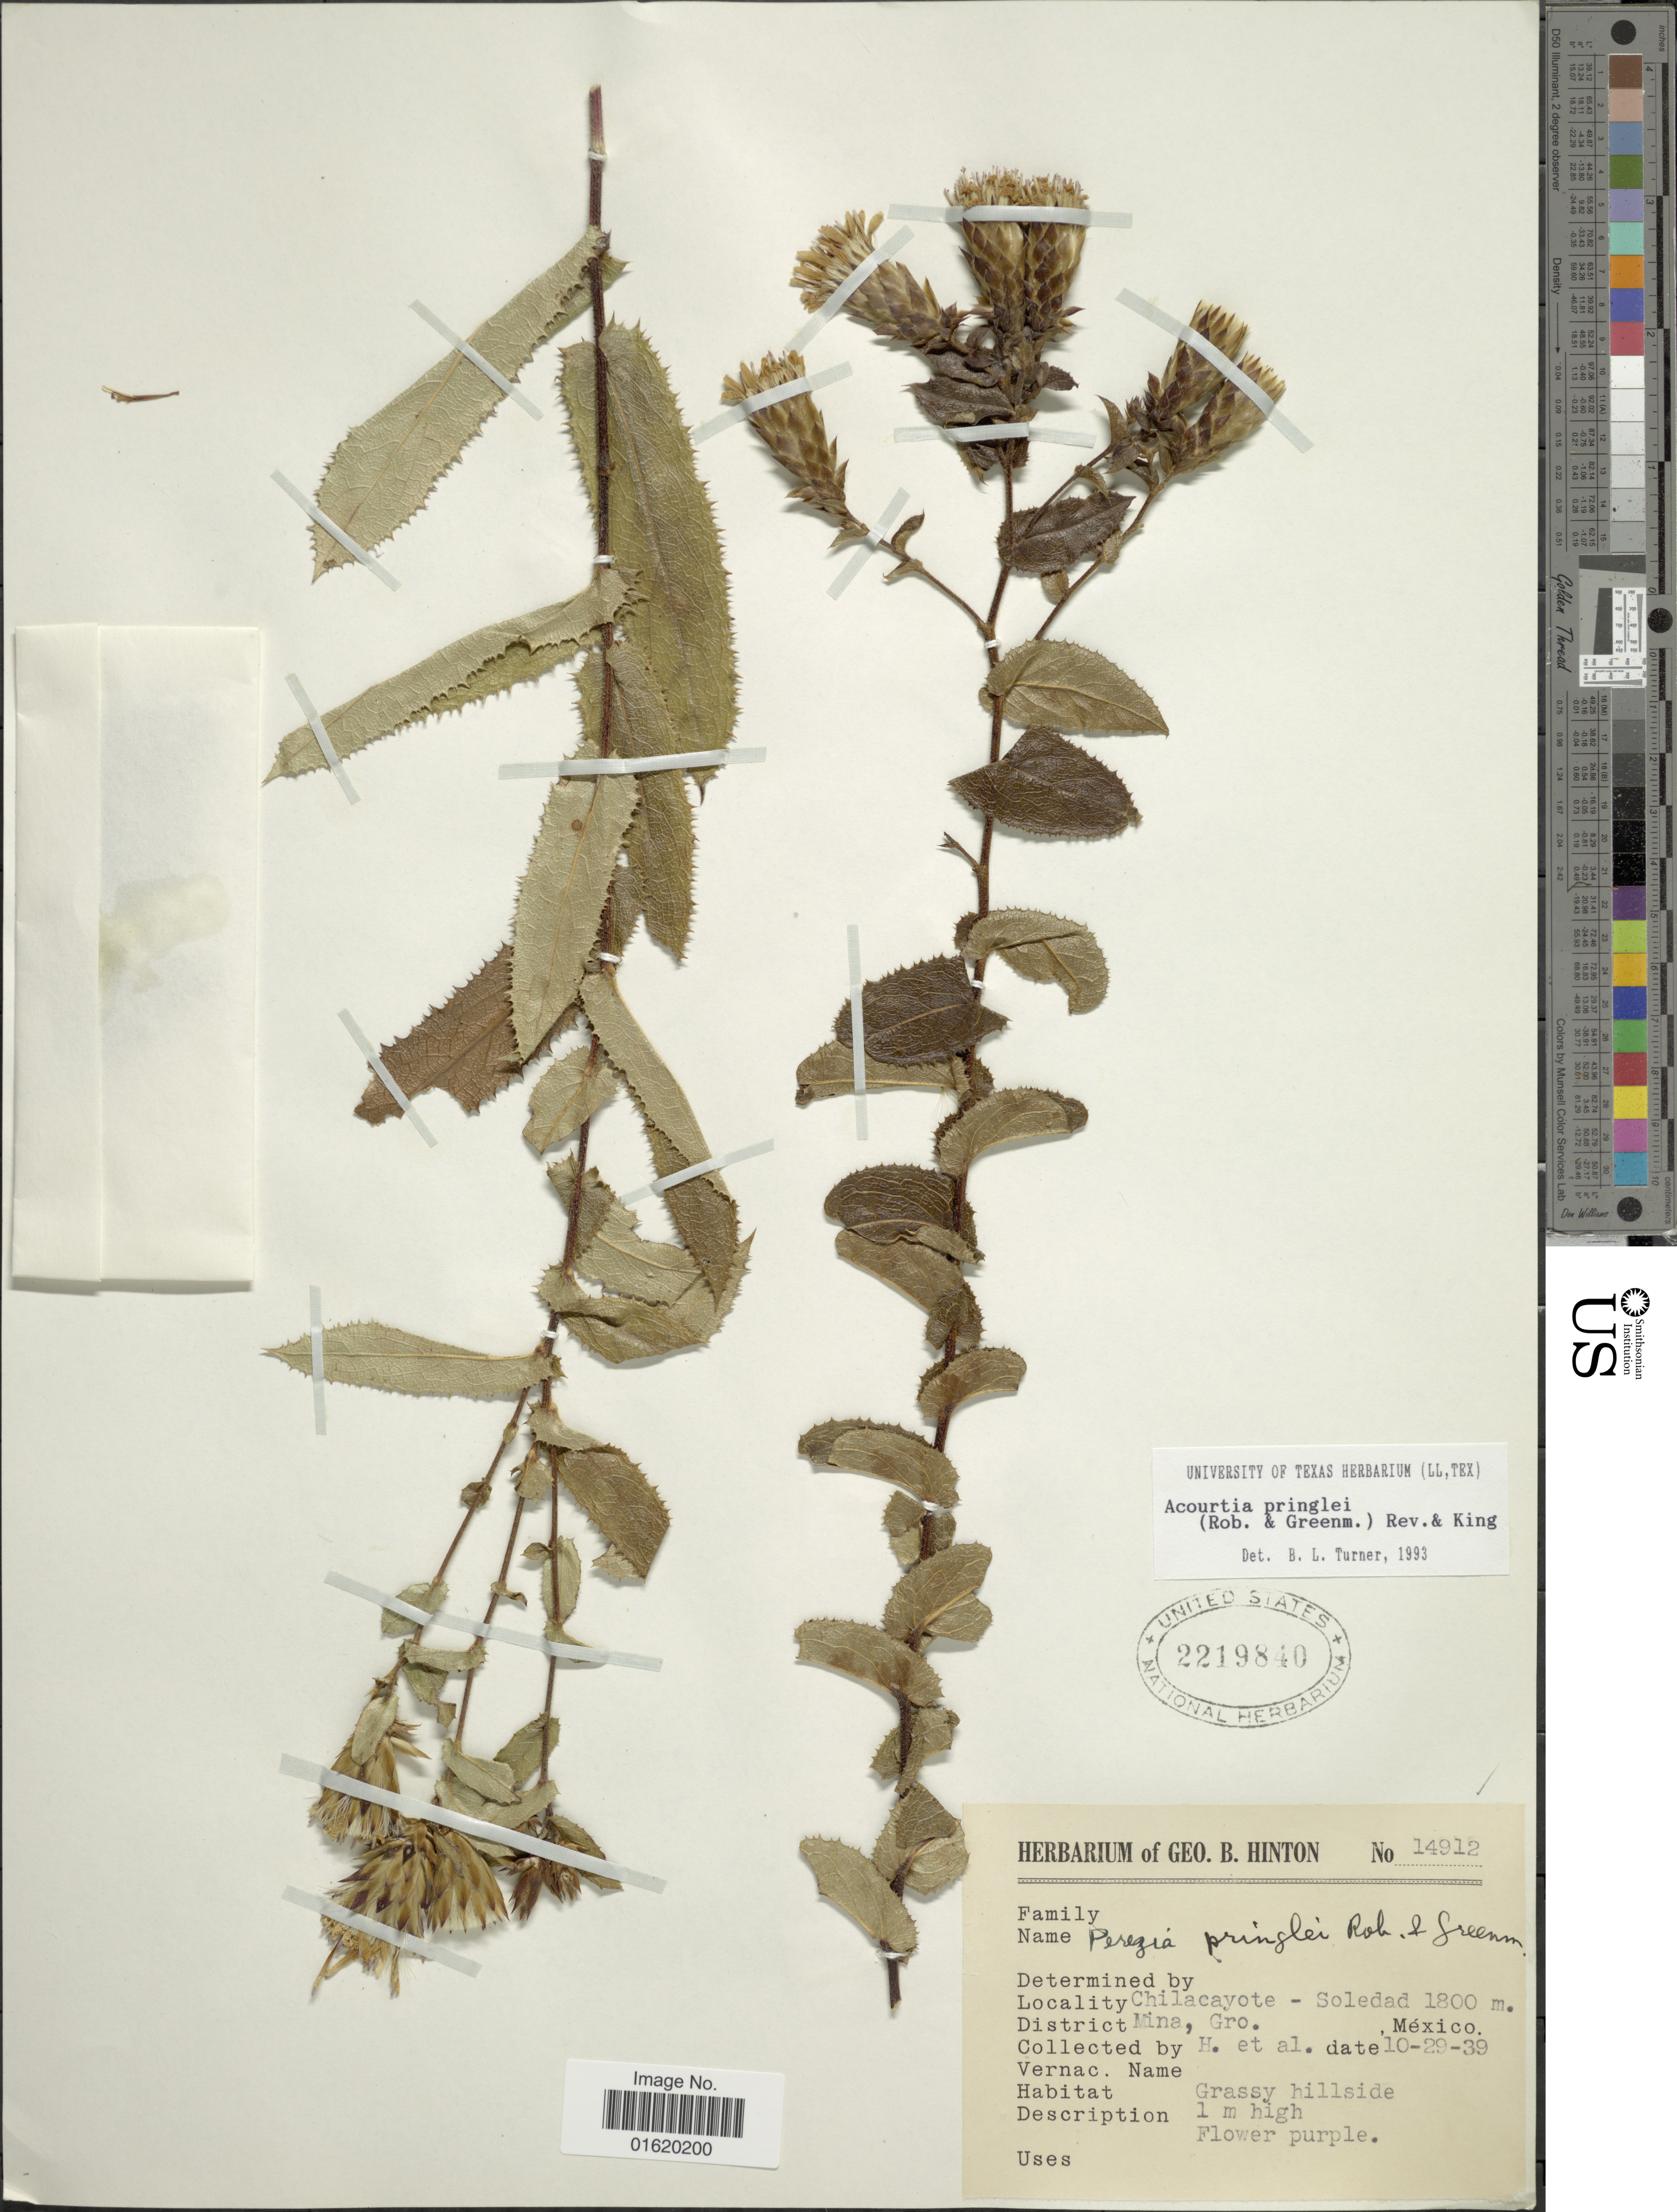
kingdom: Plantae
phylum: Tracheophyta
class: Magnoliopsida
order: Asterales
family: Asteraceae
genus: Acourtia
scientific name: Acourtia pringlei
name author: (B.L. Rob. & Greenm.) Reveal & R.M. King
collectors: G. B. Hinton & et al.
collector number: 14912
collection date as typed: Transcribed d/m/y: 29/10/39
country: Mexico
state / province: Guerrero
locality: Chilacayote- Soledadm Mina, grassy hillside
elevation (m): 1800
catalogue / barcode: US 2219840